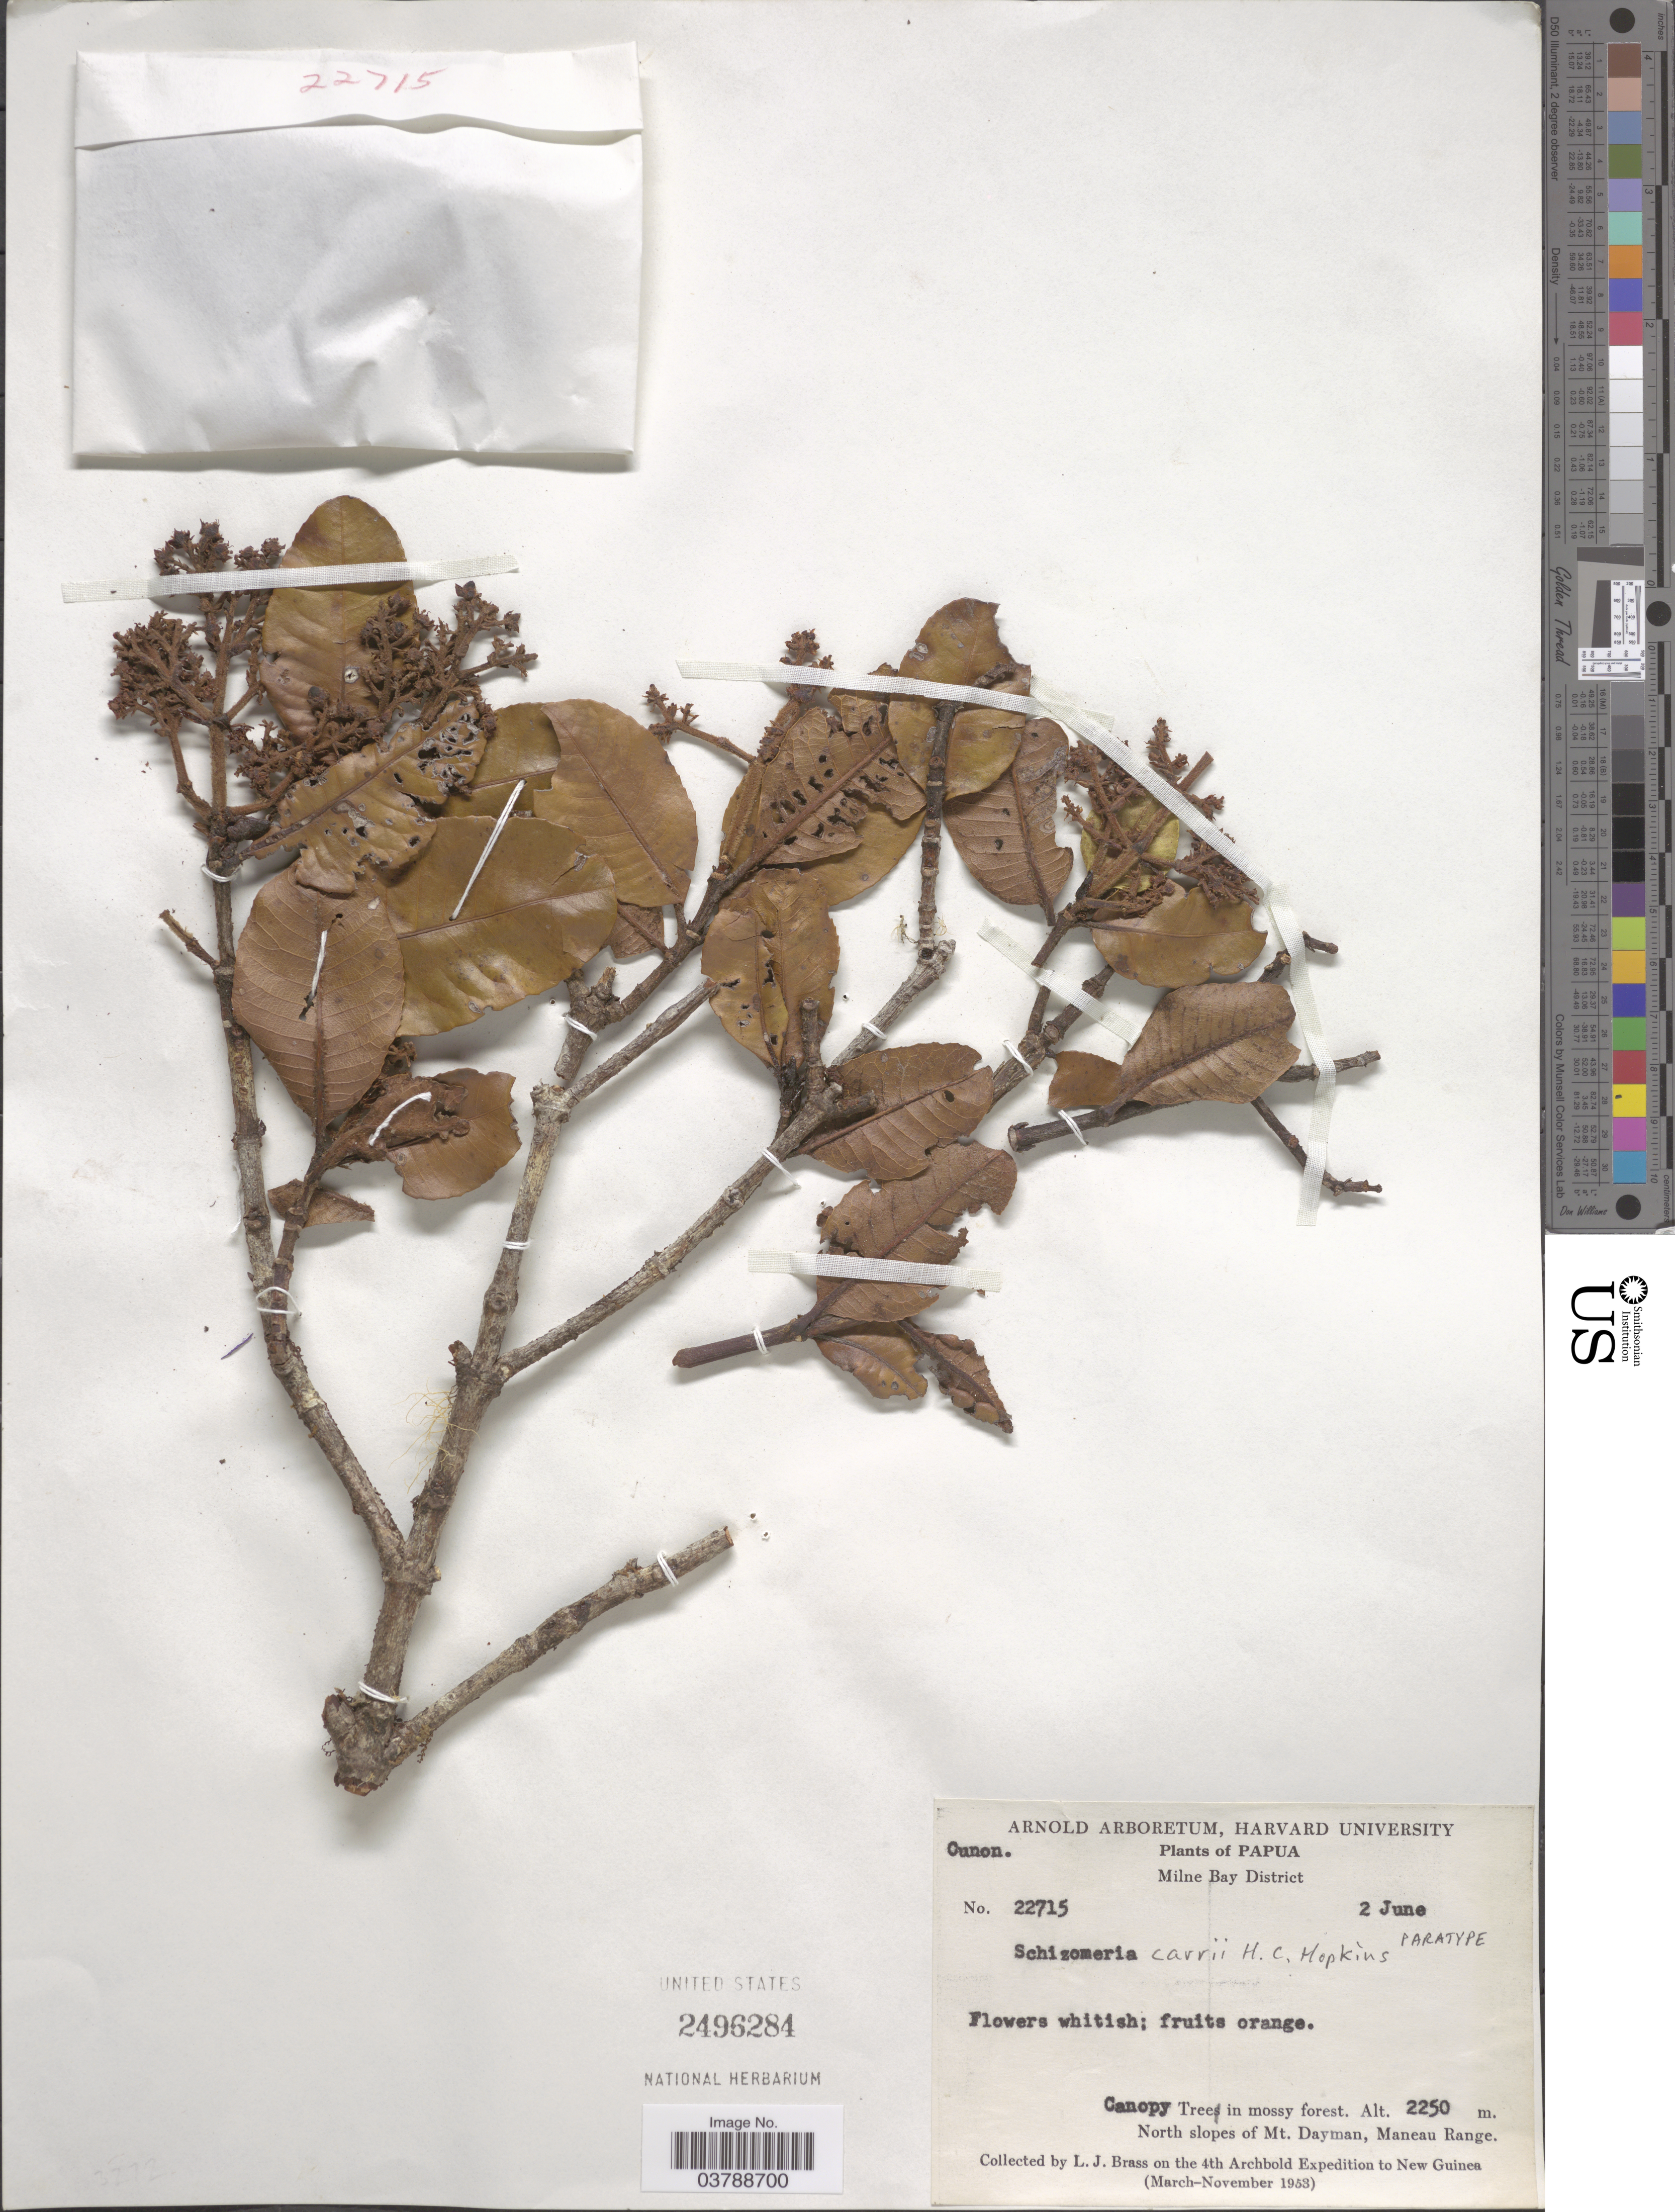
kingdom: Plantae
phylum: Tracheophyta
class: Magnoliopsida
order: Oxalidales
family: Cunoniaceae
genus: Schizomeria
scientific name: Schizomeria carrii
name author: H.C. Hopkins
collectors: L. J. Brass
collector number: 22715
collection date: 1953-06-02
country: Papua New Guinea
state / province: Milne Bay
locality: Papua. Milne Bay District. North slopes of Mt. Dayman, Maneau Range.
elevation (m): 2250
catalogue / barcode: US 2496284